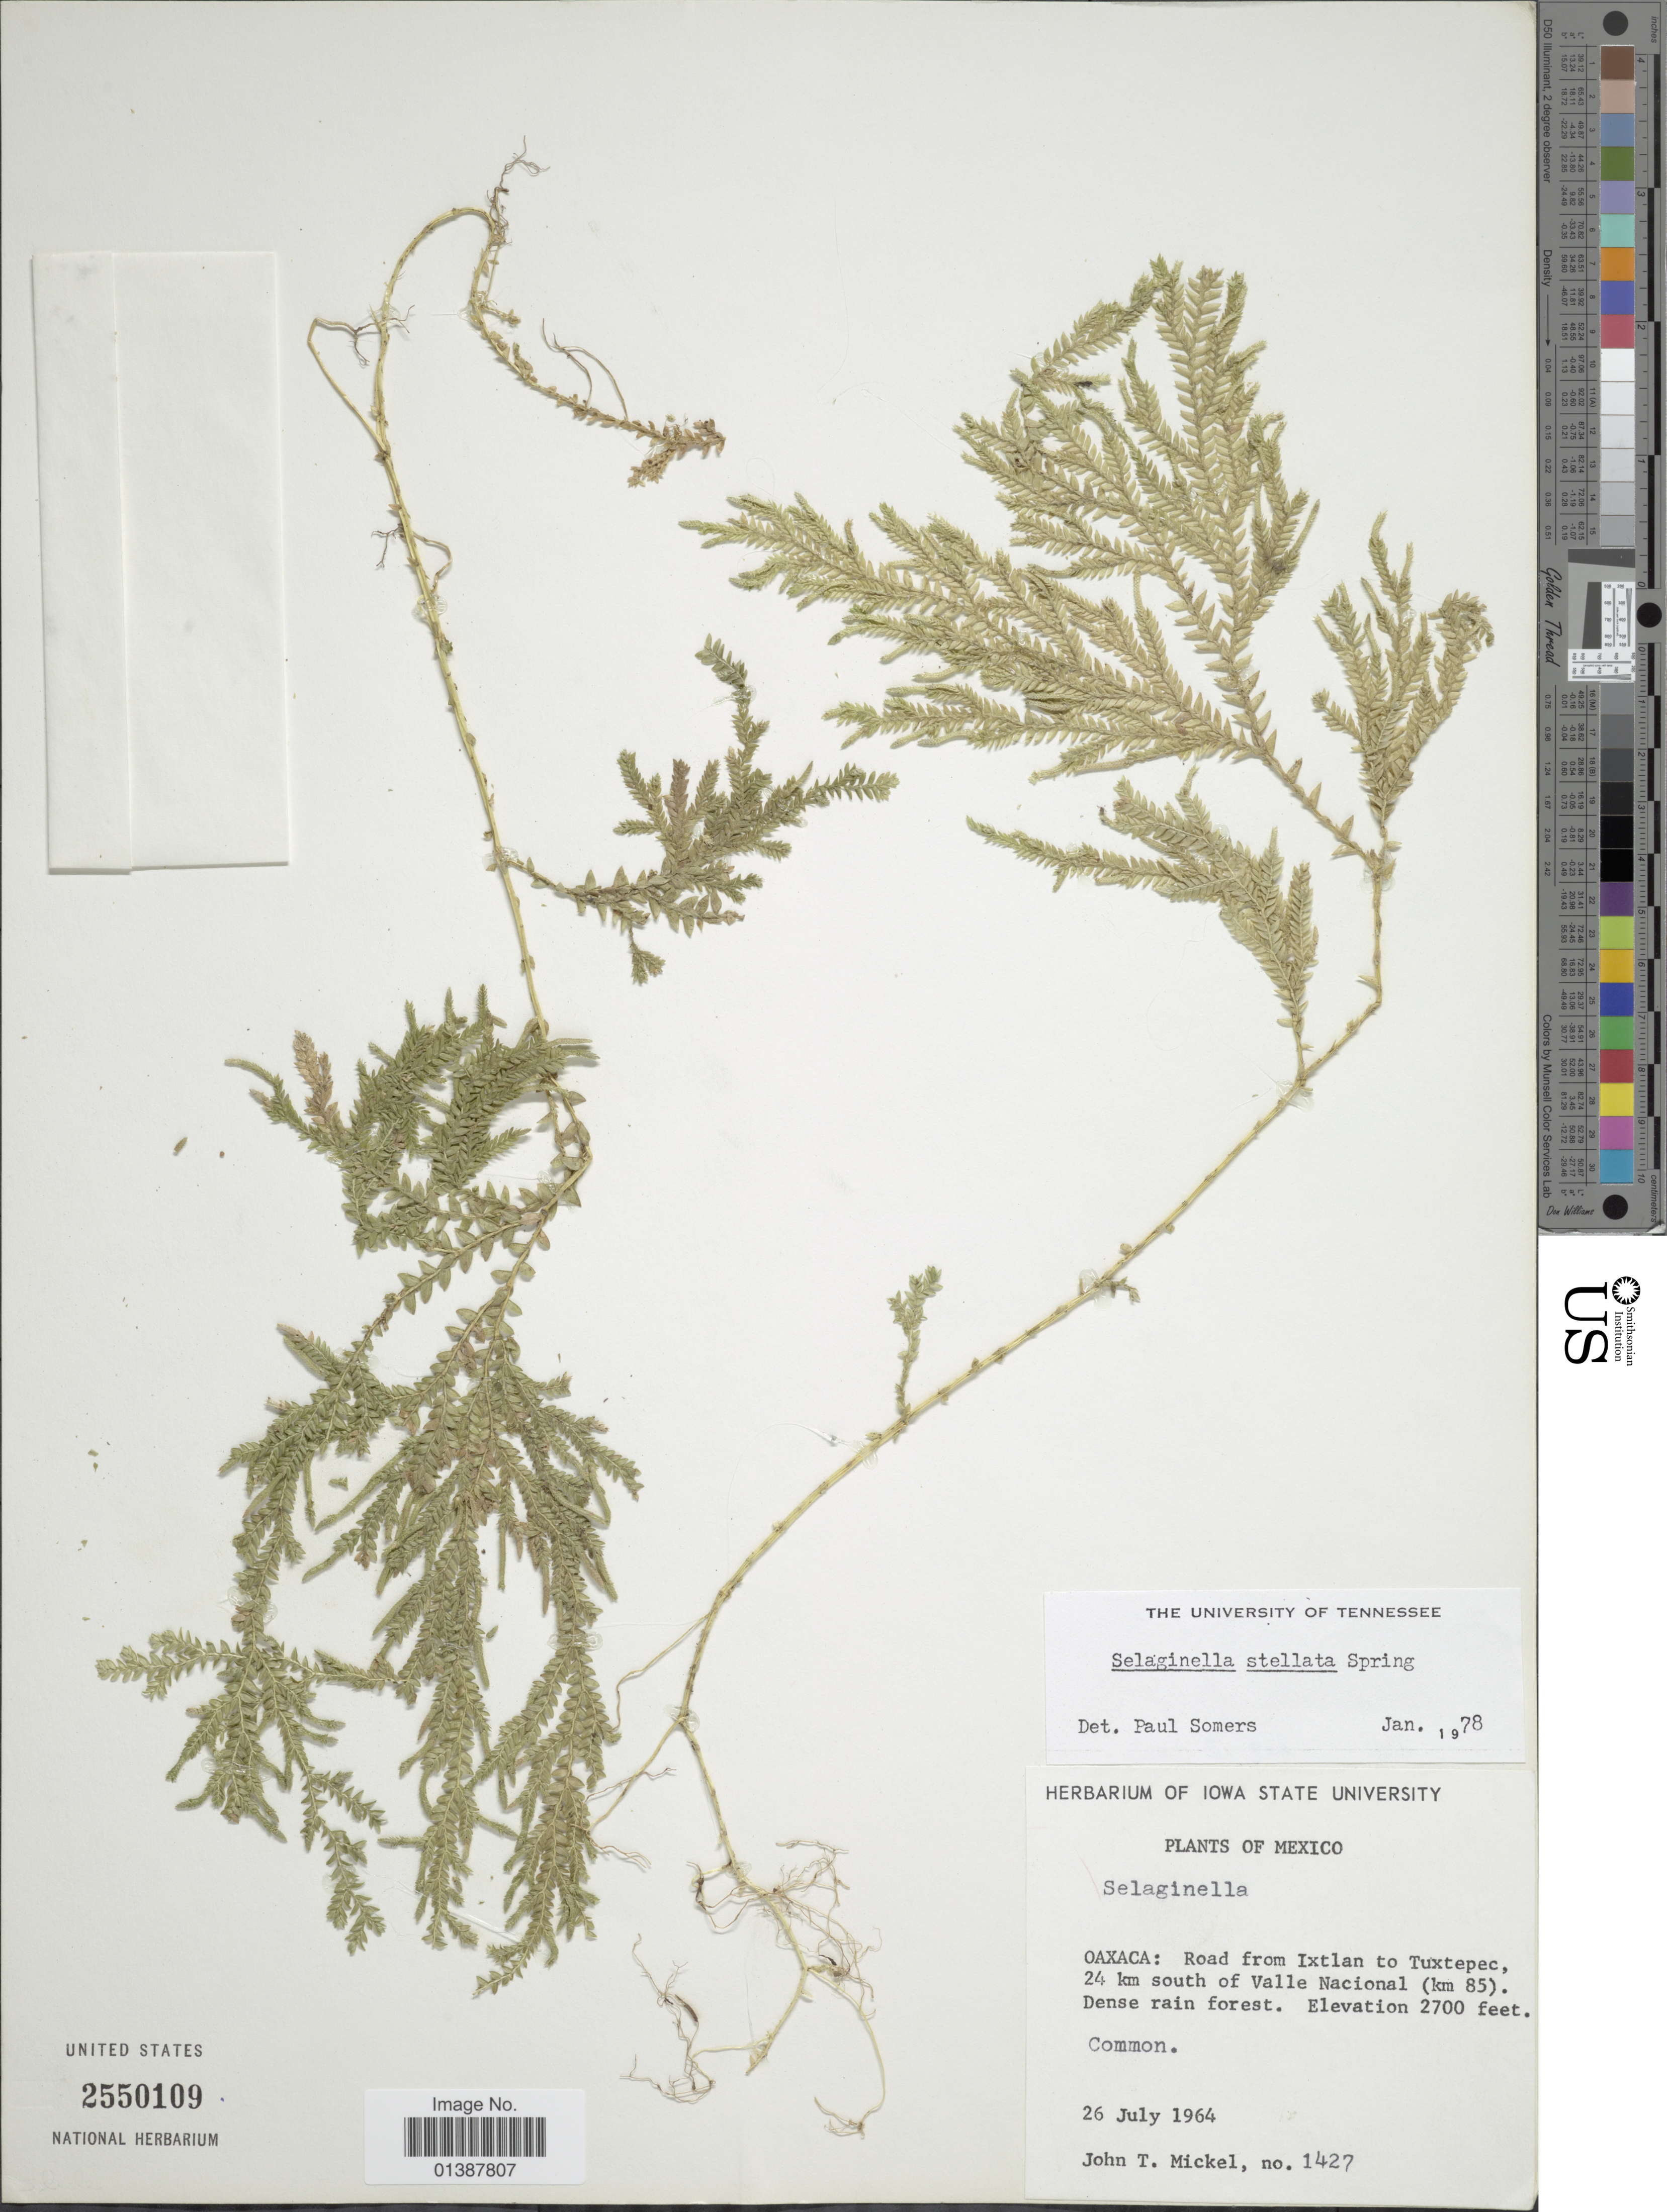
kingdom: Plantae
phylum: Tracheophyta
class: Lycopodiopsida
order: Selaginellales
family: Selaginellaceae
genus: Selaginella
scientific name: Selaginella galeottii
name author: Spring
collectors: J. T. Mickel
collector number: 1427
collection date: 1964-07-26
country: Mexico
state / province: Oaxaca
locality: Road from Ixtlan to Tuxtepec, 24 km south of Valle Nacional (km 85)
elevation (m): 823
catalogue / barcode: US 2550109